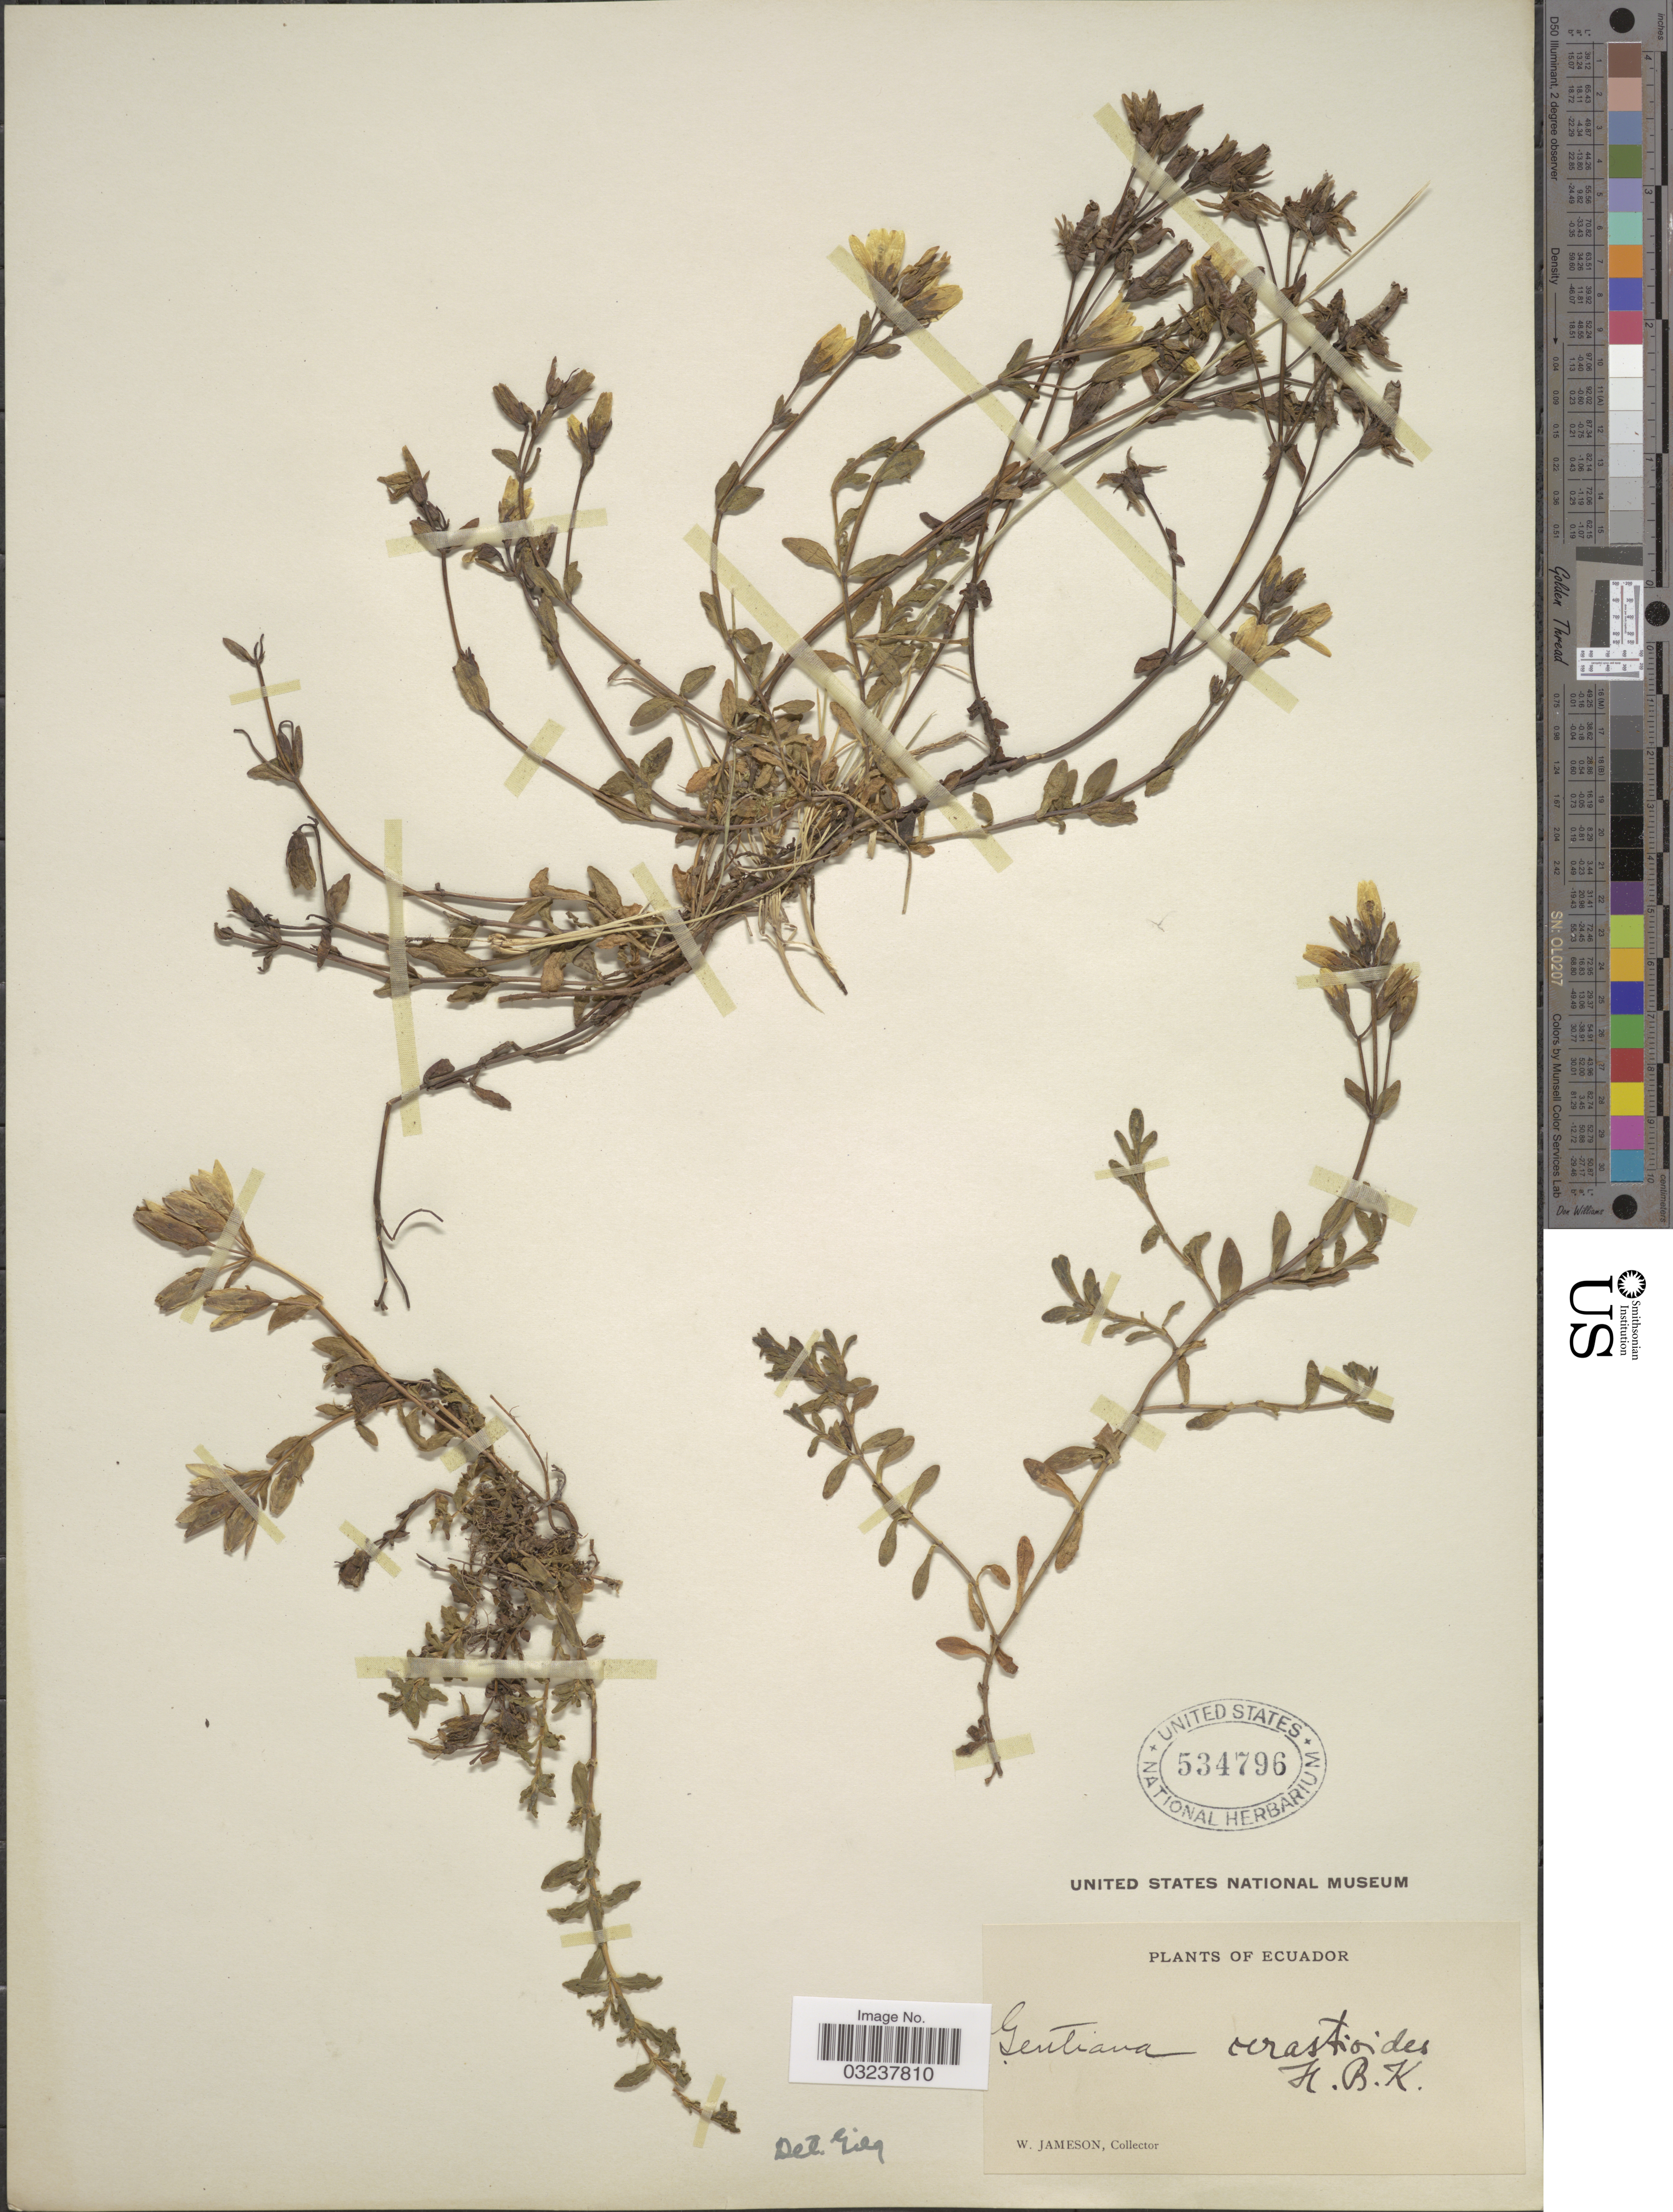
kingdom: Plantae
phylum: Tracheophyta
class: Magnoliopsida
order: Gentianales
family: Gentianaceae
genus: Gentianella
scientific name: Gentianella cerastioides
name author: (Kunth) Fabris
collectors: W. Jameson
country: Ecuador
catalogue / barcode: US 534796